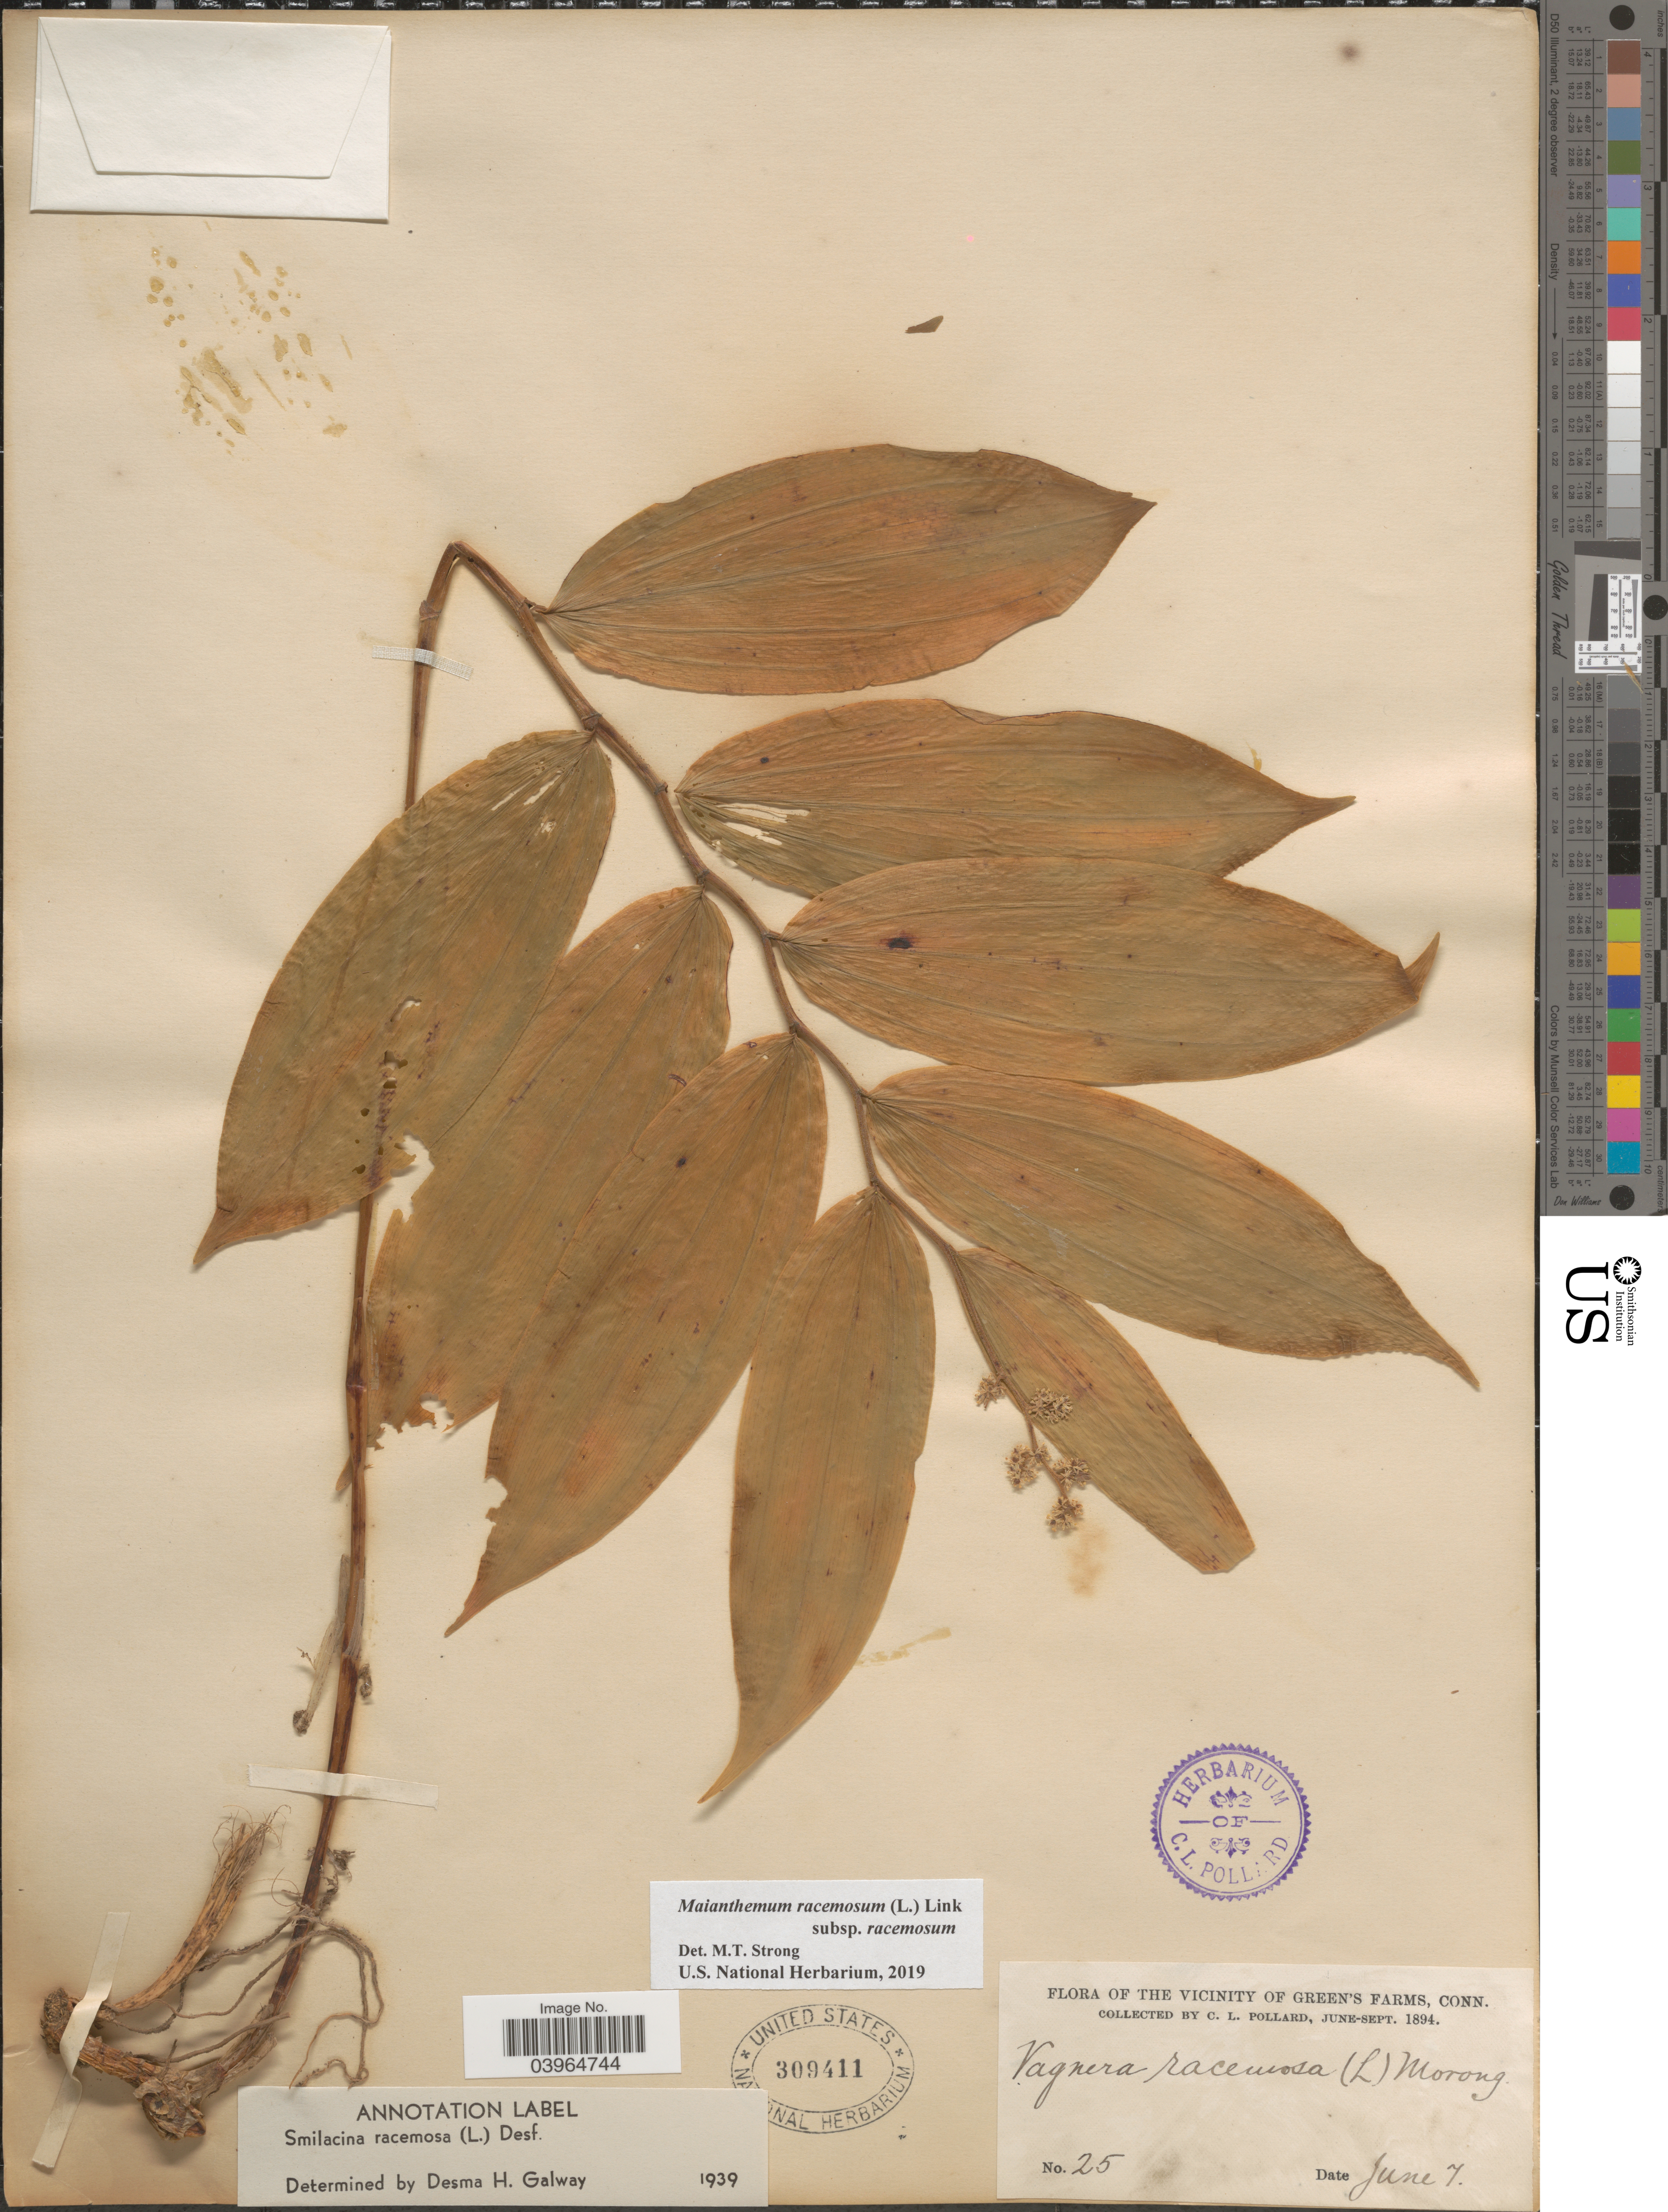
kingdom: Plantae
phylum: Tracheophyta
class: Liliopsida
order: Asparagales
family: Asparagaceae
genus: Maianthemum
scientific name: Maianthemum racemosum subsp. racemosum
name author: (L.) Link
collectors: C. L. Pollard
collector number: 25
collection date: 1894-06-07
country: United States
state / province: Connecticut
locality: The vicinity of Green's Farms.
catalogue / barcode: US 309411